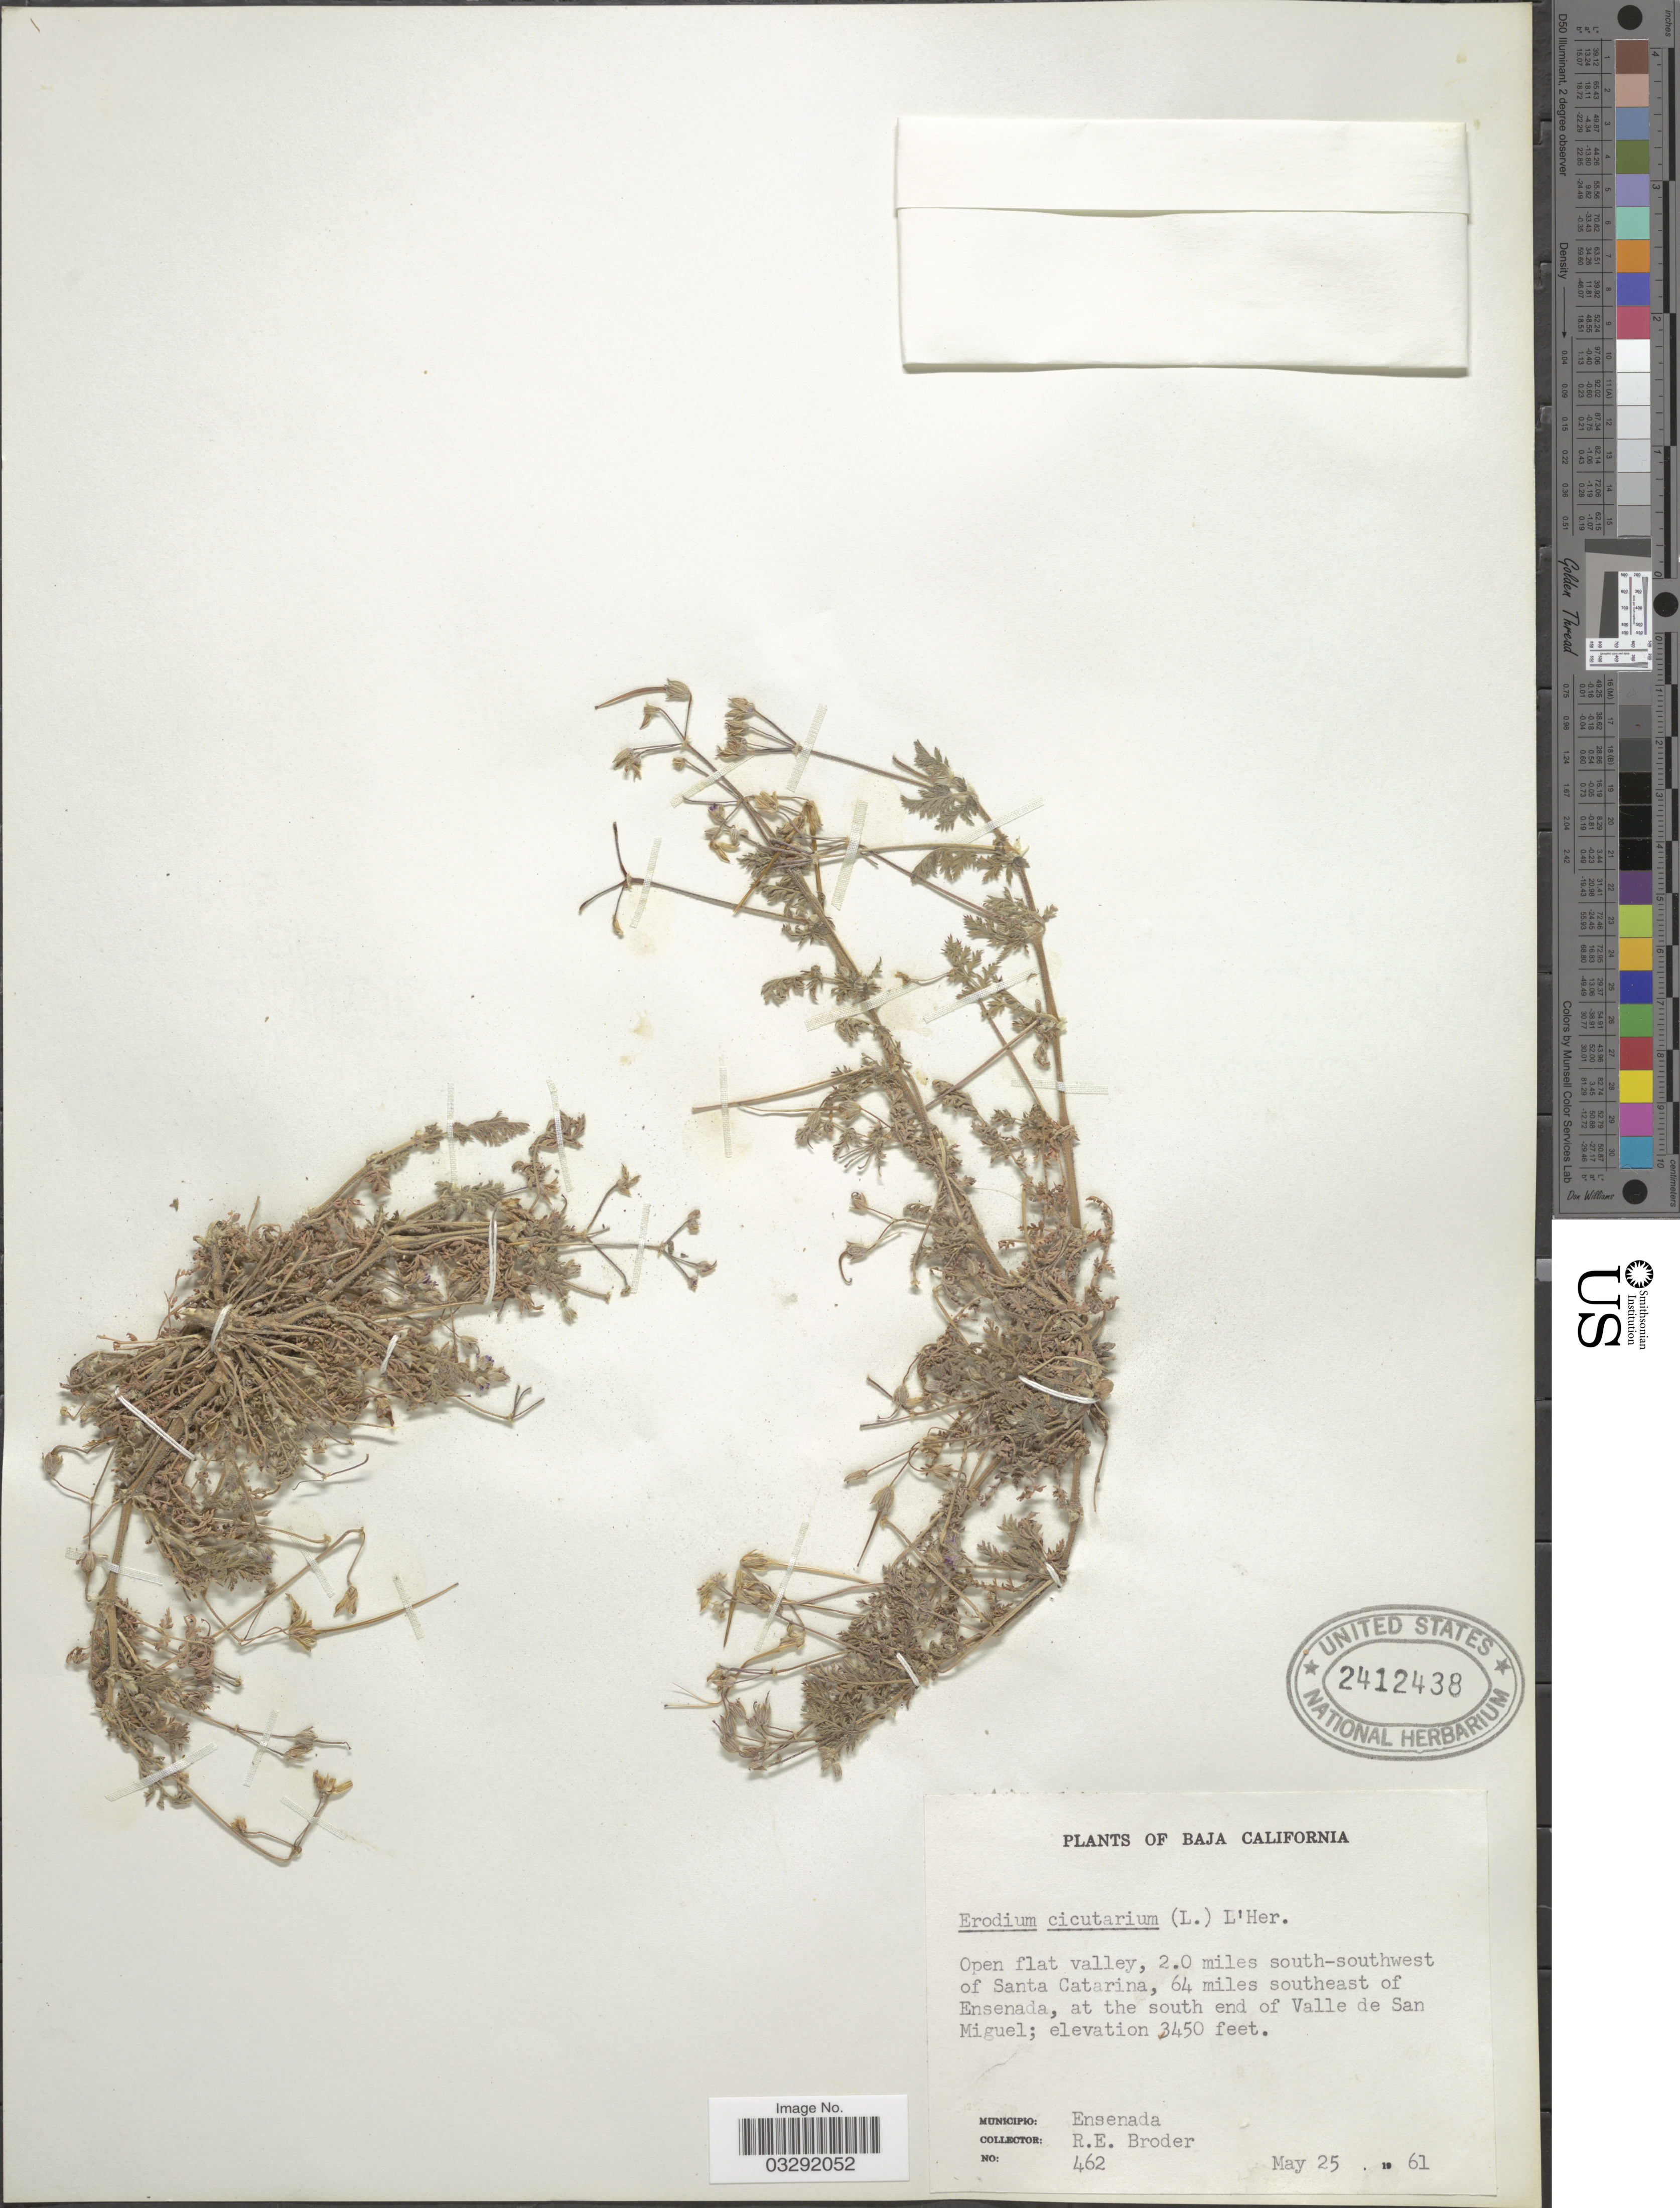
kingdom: Plantae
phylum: Tracheophyta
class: Magnoliopsida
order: Geraniales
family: Geraniaceae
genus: Erodium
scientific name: Erodium cicutarium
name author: (L.) L'Hér.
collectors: R. Broder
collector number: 462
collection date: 1961-05-25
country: Mexico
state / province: Baja California Norte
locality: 2.0 miles south-southwest of Santa Catarina, 64 miles southeast of Ensenada, at the south end of Valle de San Miguel. Municipio: Ensenada.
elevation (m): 1052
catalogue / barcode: US 2412438